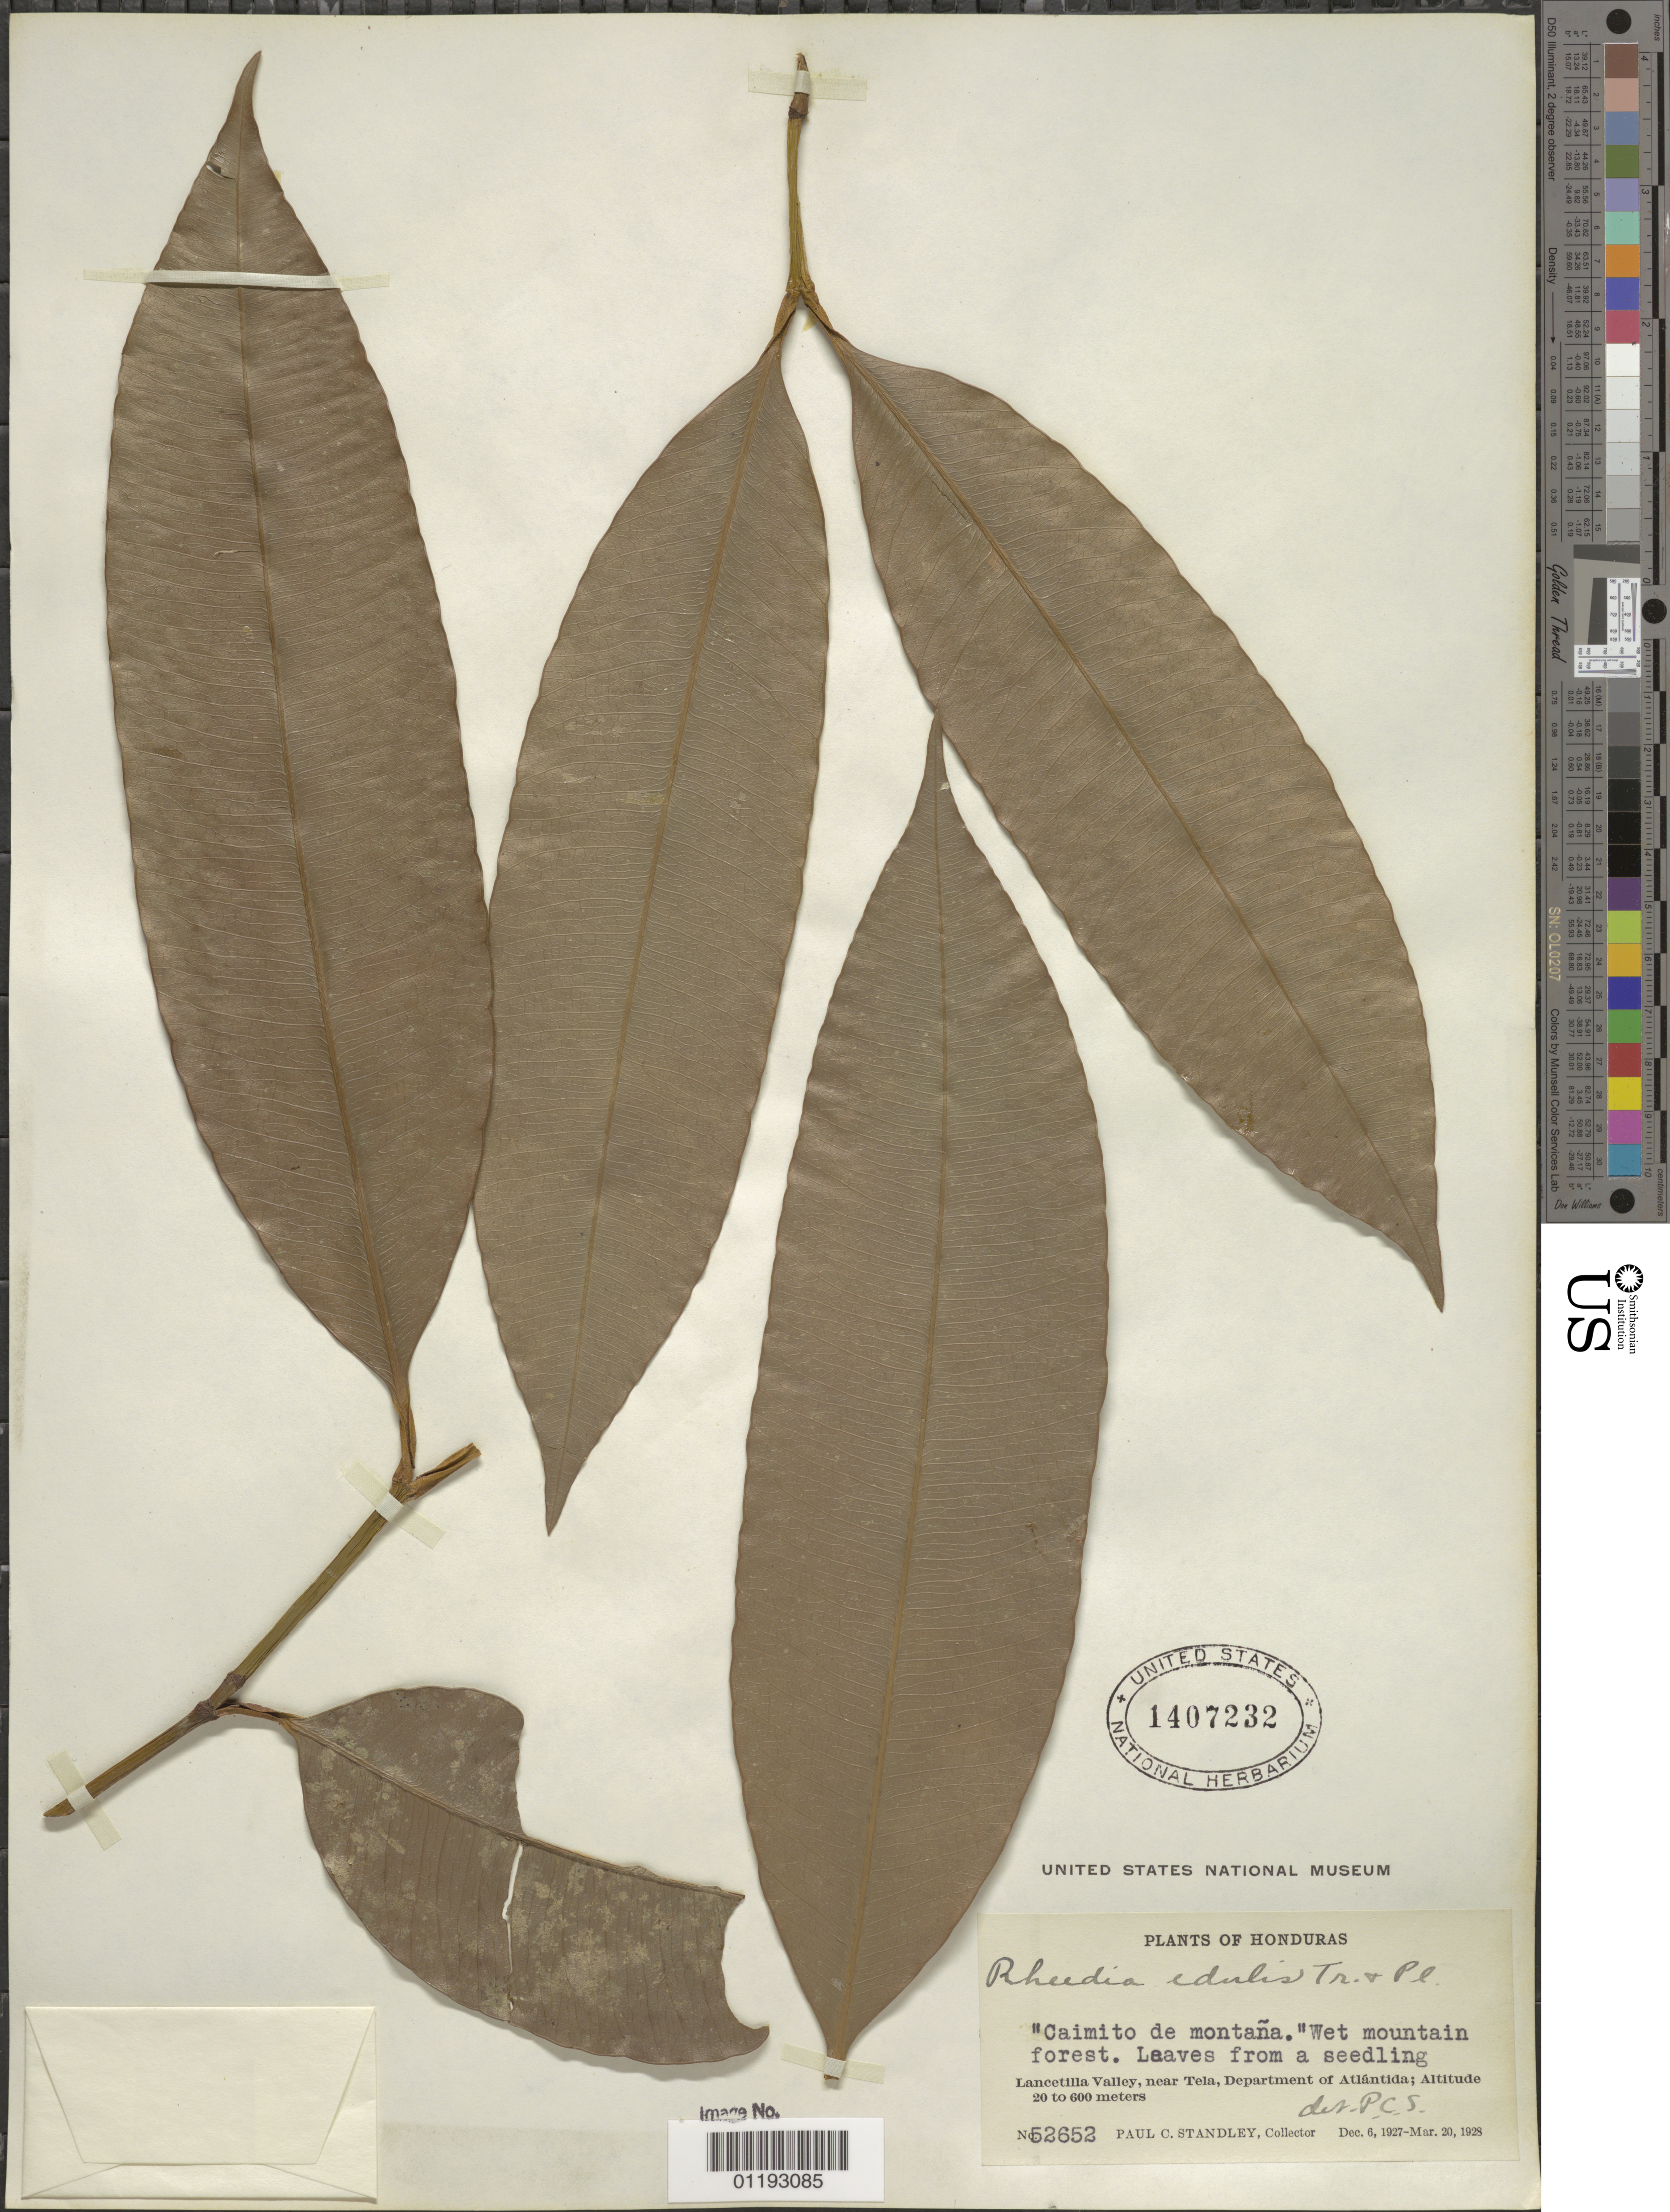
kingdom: Plantae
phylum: Tracheophyta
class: Magnoliopsida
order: Malpighiales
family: Clusiaceae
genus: Garcinia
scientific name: Garcinia intermedia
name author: (Pittier) Hammel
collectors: P. C. Standley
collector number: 52652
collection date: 1927-12-06/1928-03-20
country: Honduras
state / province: Atlántida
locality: Lancetilla Valley, near Tela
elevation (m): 20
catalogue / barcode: US 1407232